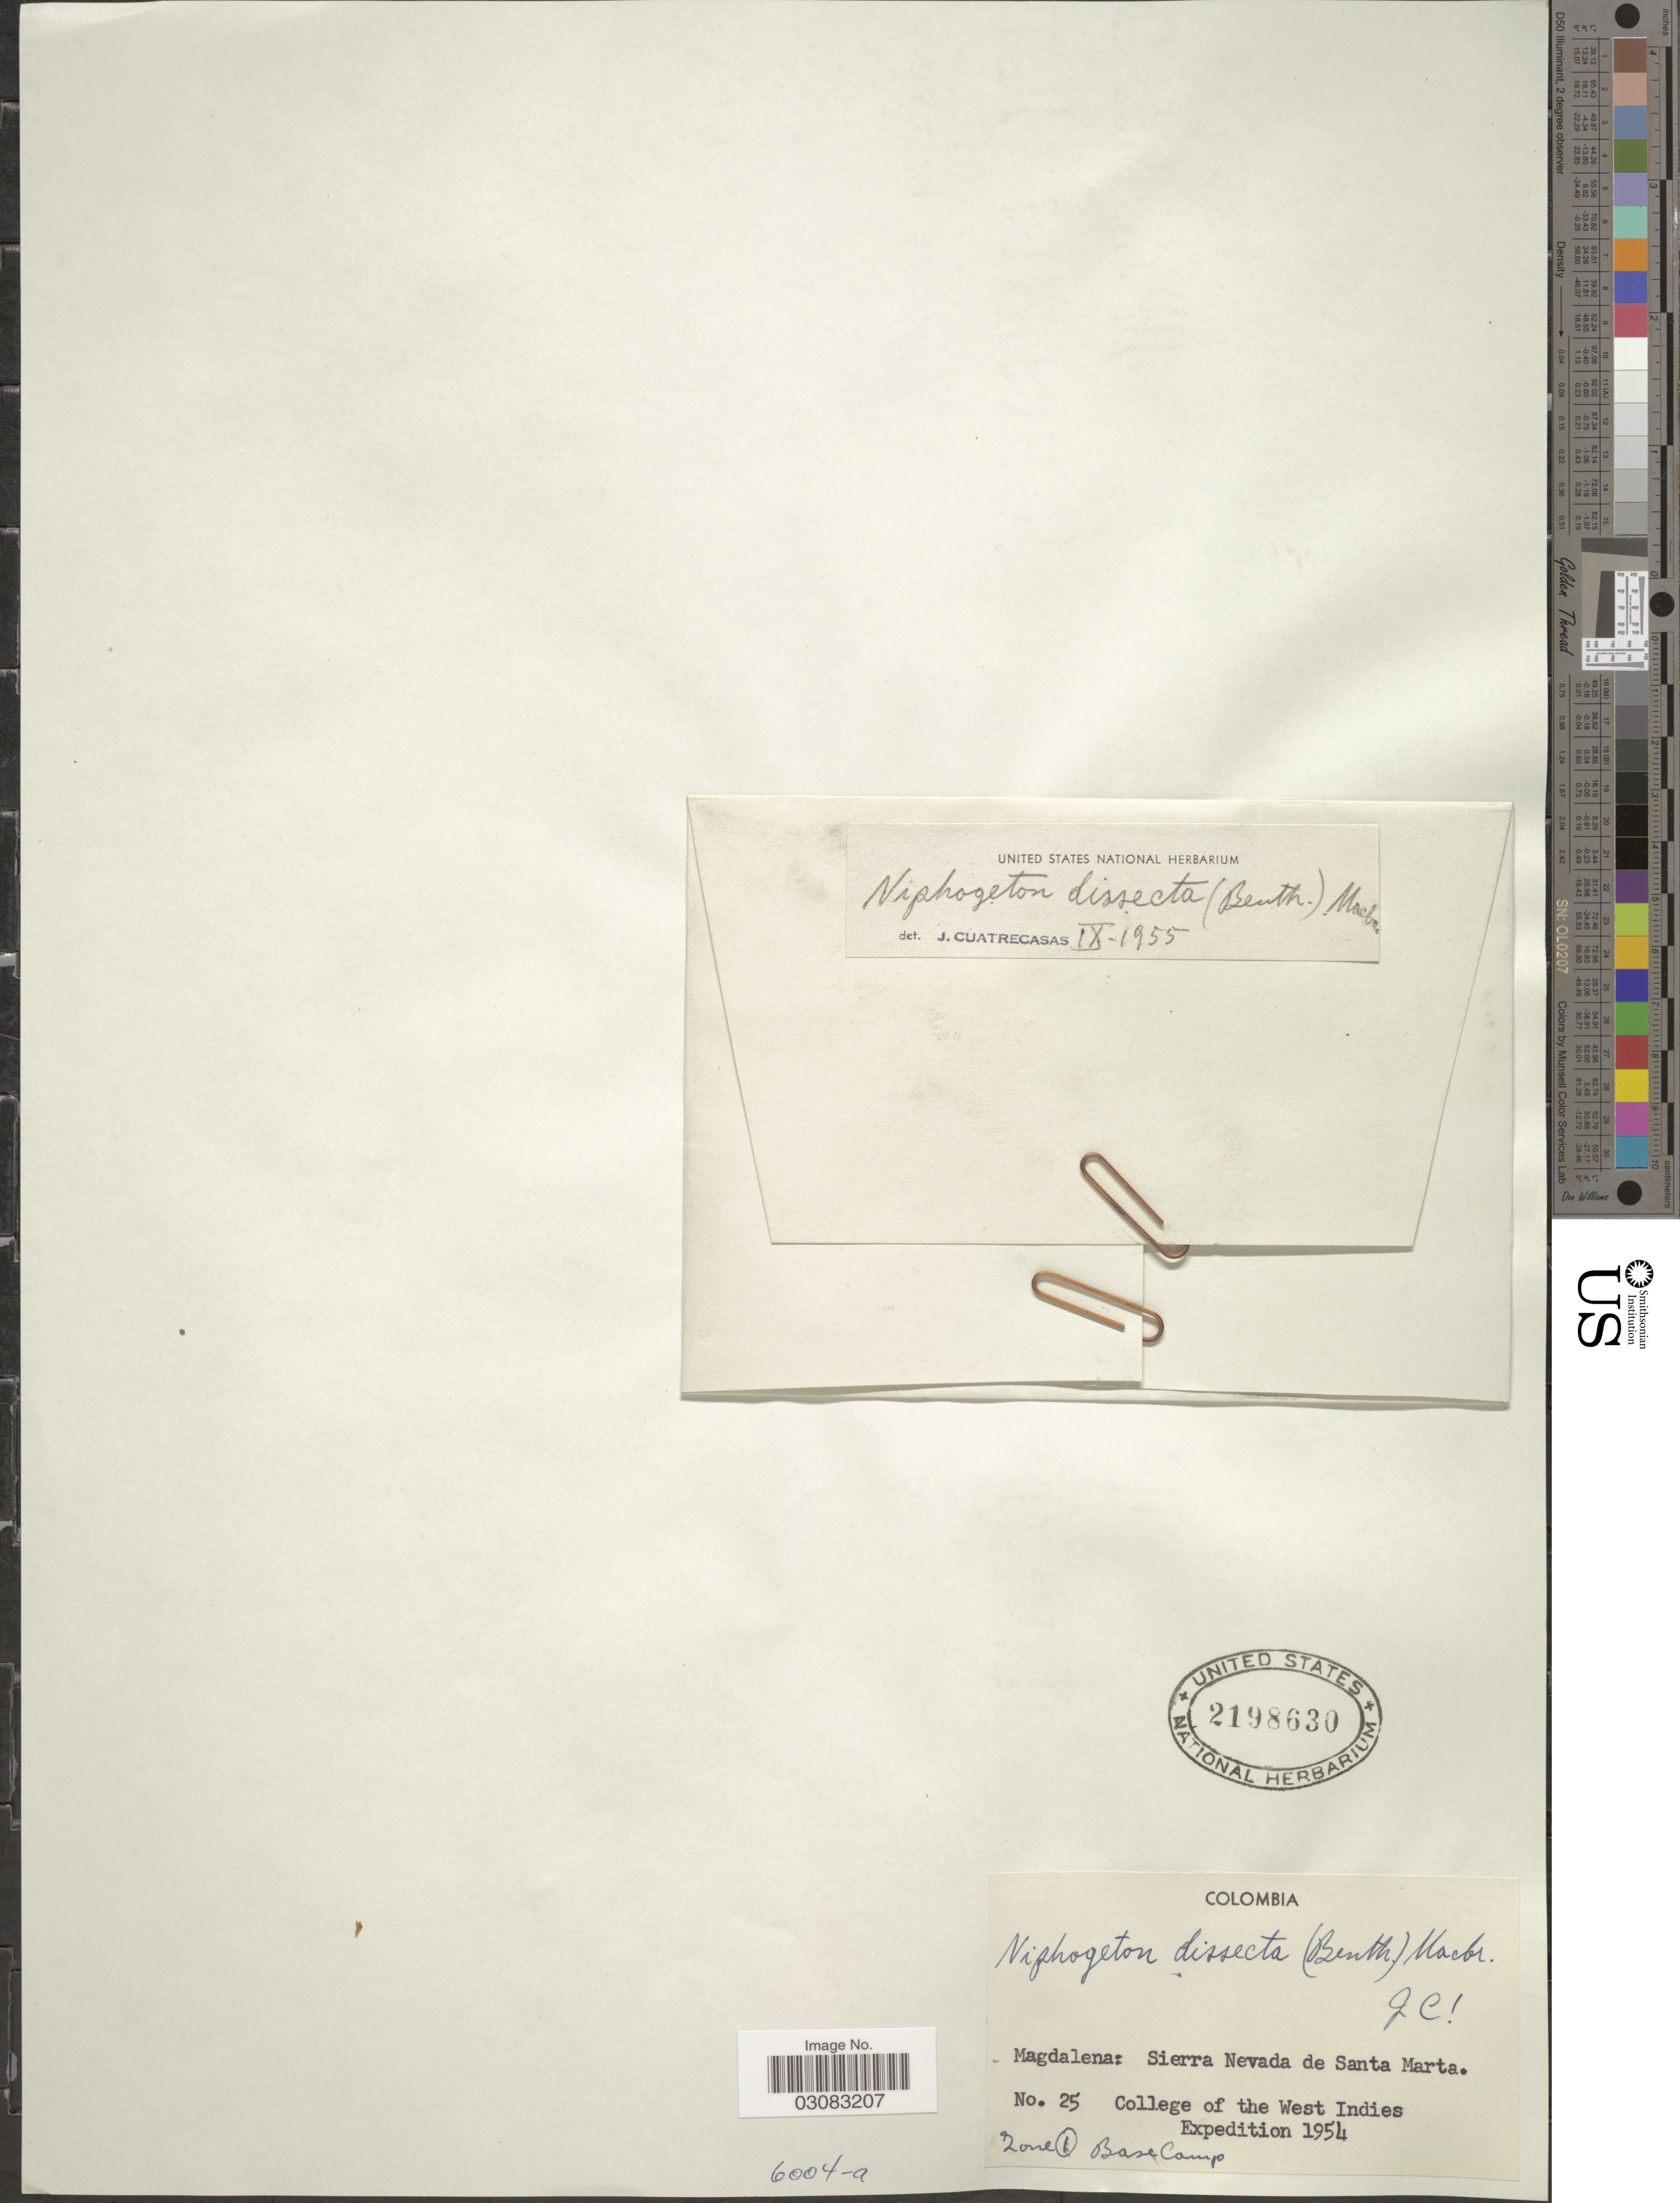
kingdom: Plantae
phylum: Tracheophyta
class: Magnoliopsida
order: Apiales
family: Apiaceae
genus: Niphogeton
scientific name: Niphogeton dissecta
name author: (Benth.) J.F. Macbr.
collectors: College of the West Indies Expedition 1954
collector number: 25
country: Colombia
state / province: Magdalena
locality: Sierra Nevada de Santa Marta. Zone 1 Base Camp.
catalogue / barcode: US 2198630